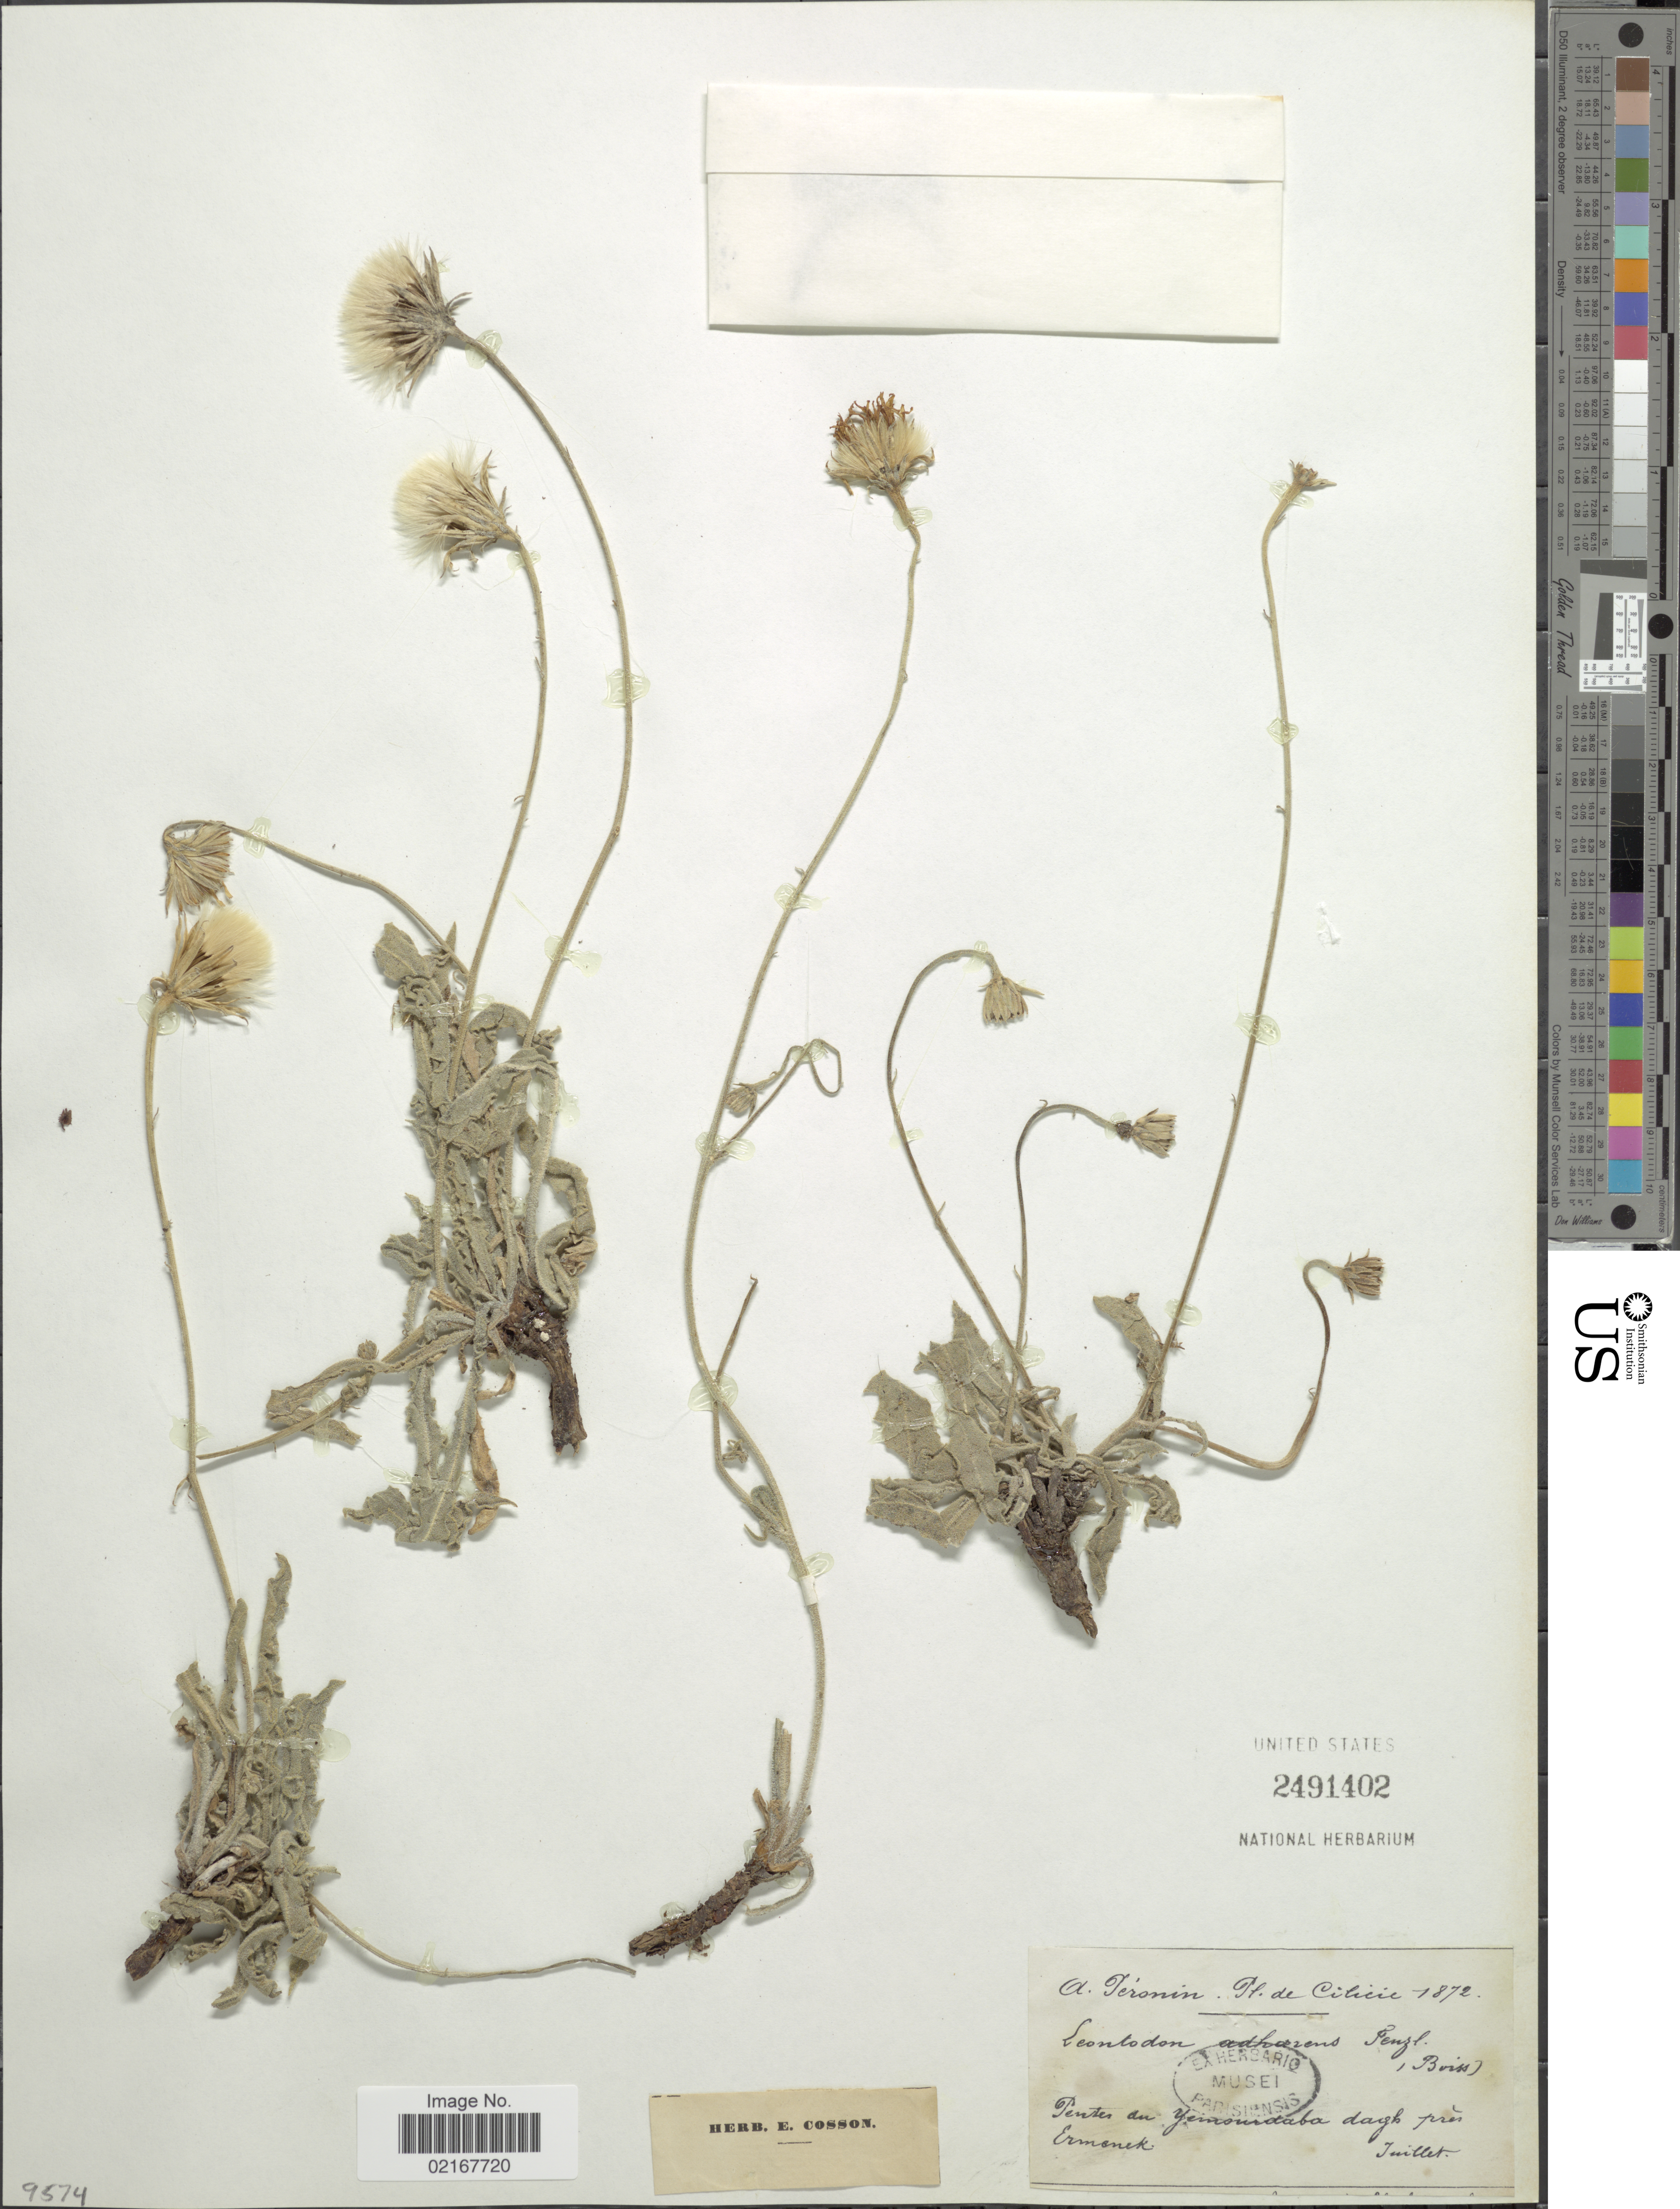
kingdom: Plantae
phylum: Tracheophyta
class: Magnoliopsida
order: Asterales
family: Asteraceae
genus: Leontodon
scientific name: Leontodon oxylepis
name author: Boiss. & Heldr.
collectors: A. Péronin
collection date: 1872-07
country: Turkey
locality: Cilicie, Pentes du Yemourdaba dagh pres Ermonek [interpreted]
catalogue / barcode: US 2491402